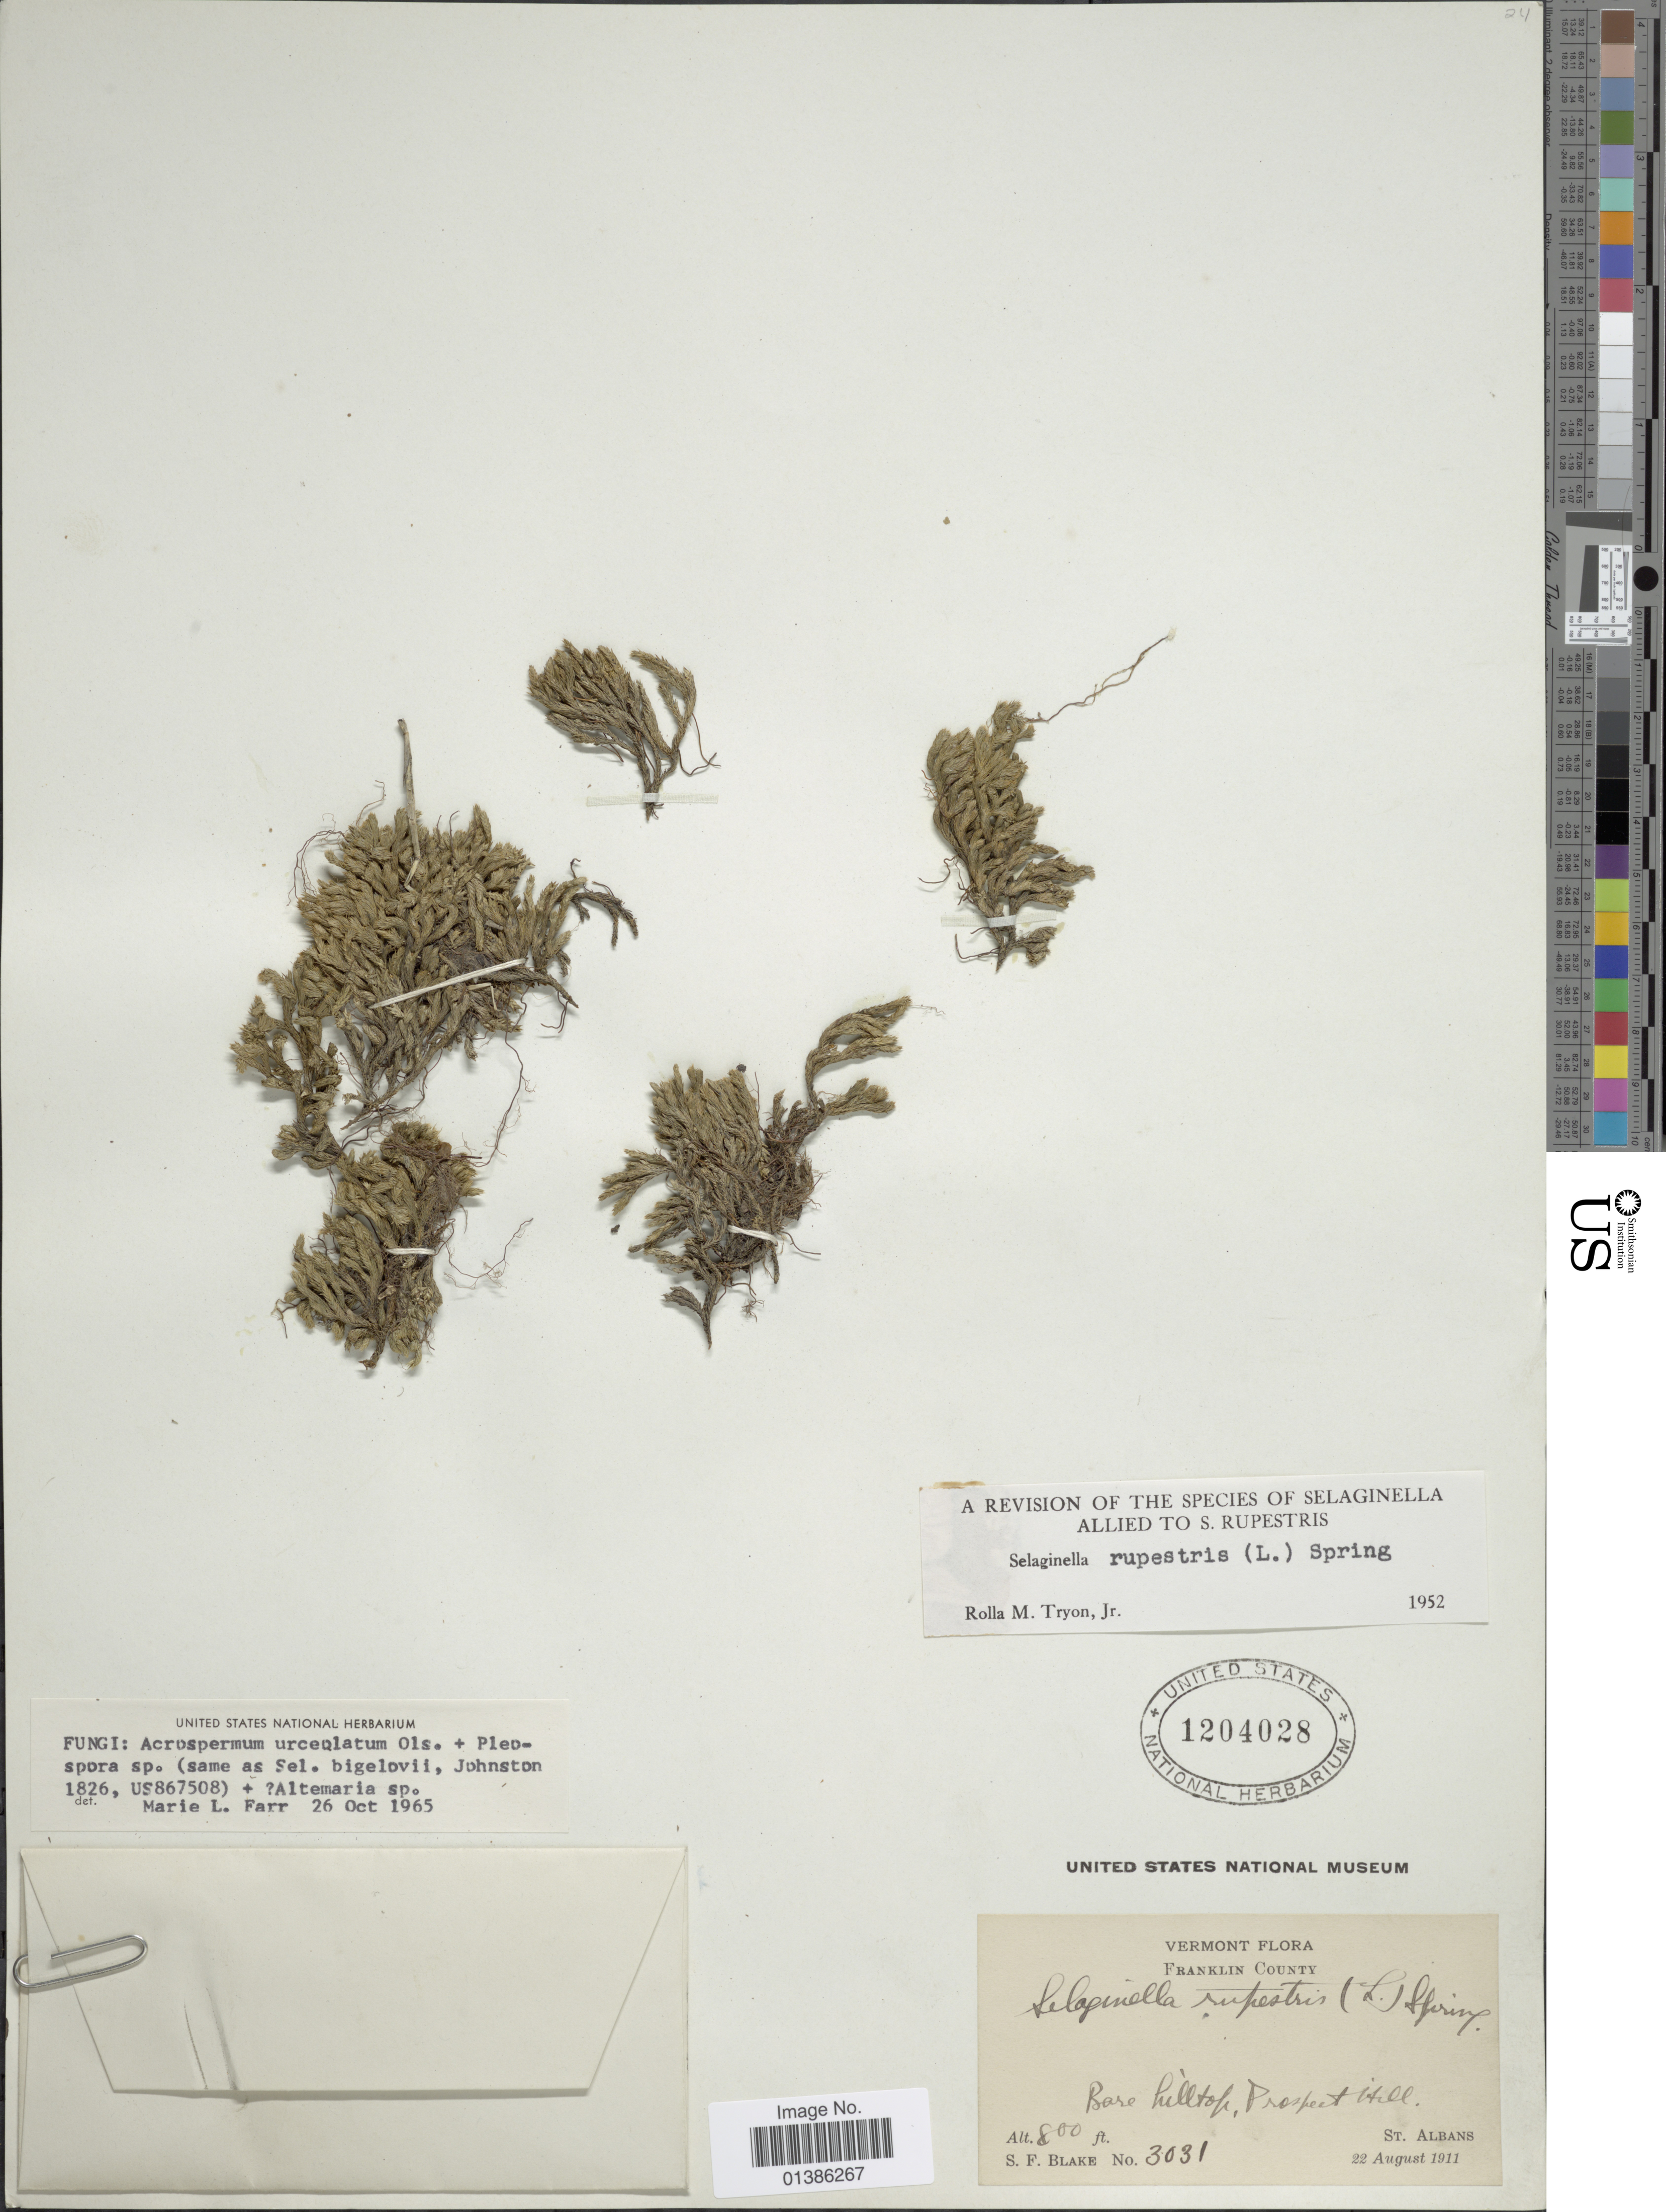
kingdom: Plantae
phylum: Tracheophyta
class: Lycopodiopsida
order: Selaginellales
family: Selaginellaceae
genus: Selaginella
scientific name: Selaginella rupestris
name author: (L.) Spring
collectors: S. Blake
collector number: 3031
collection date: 1911-08-22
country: United States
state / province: Vermont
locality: Franklin County. Bare hilltop, Prospeet Hill, St. Albans.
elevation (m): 244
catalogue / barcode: US 1204028